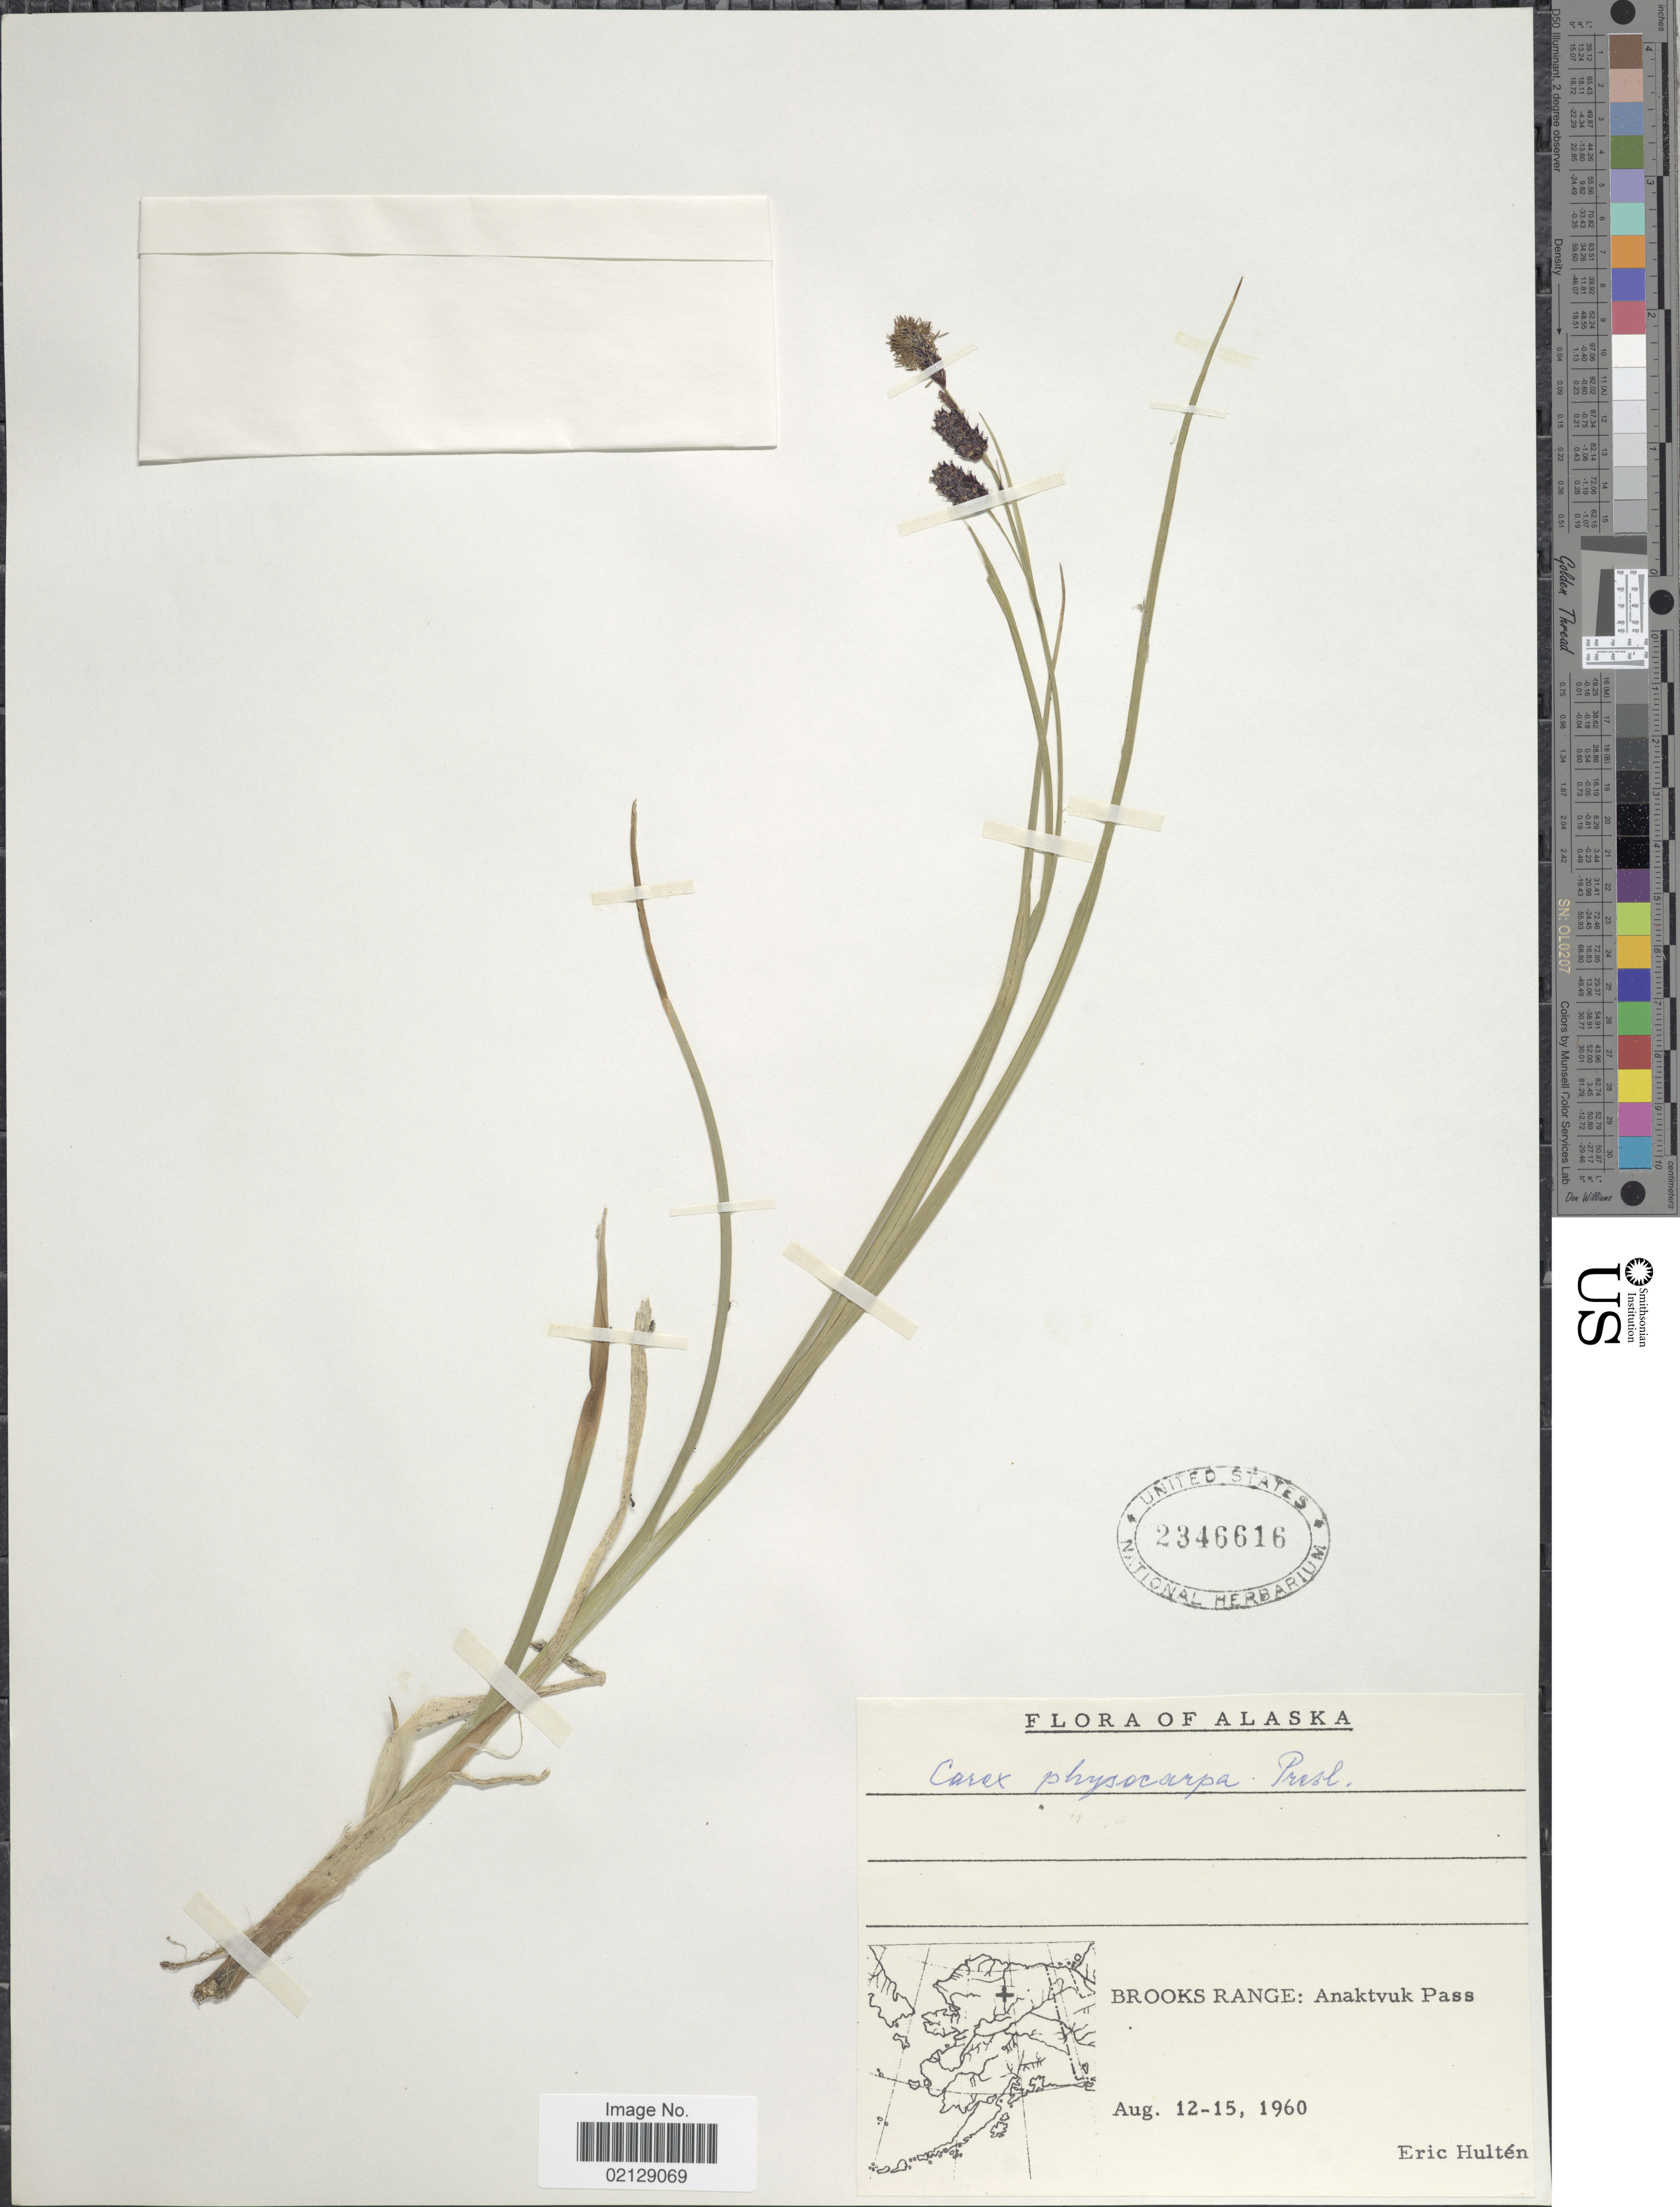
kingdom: Plantae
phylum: Tracheophyta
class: Liliopsida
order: Poales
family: Cyperaceae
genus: Carex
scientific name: Carex saxatilis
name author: L.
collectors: E. G. Hultén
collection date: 1960-08-12/1960-08-15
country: United States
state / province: Alaska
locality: Brooks Range: Anaktvuk Pass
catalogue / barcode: US 2346616